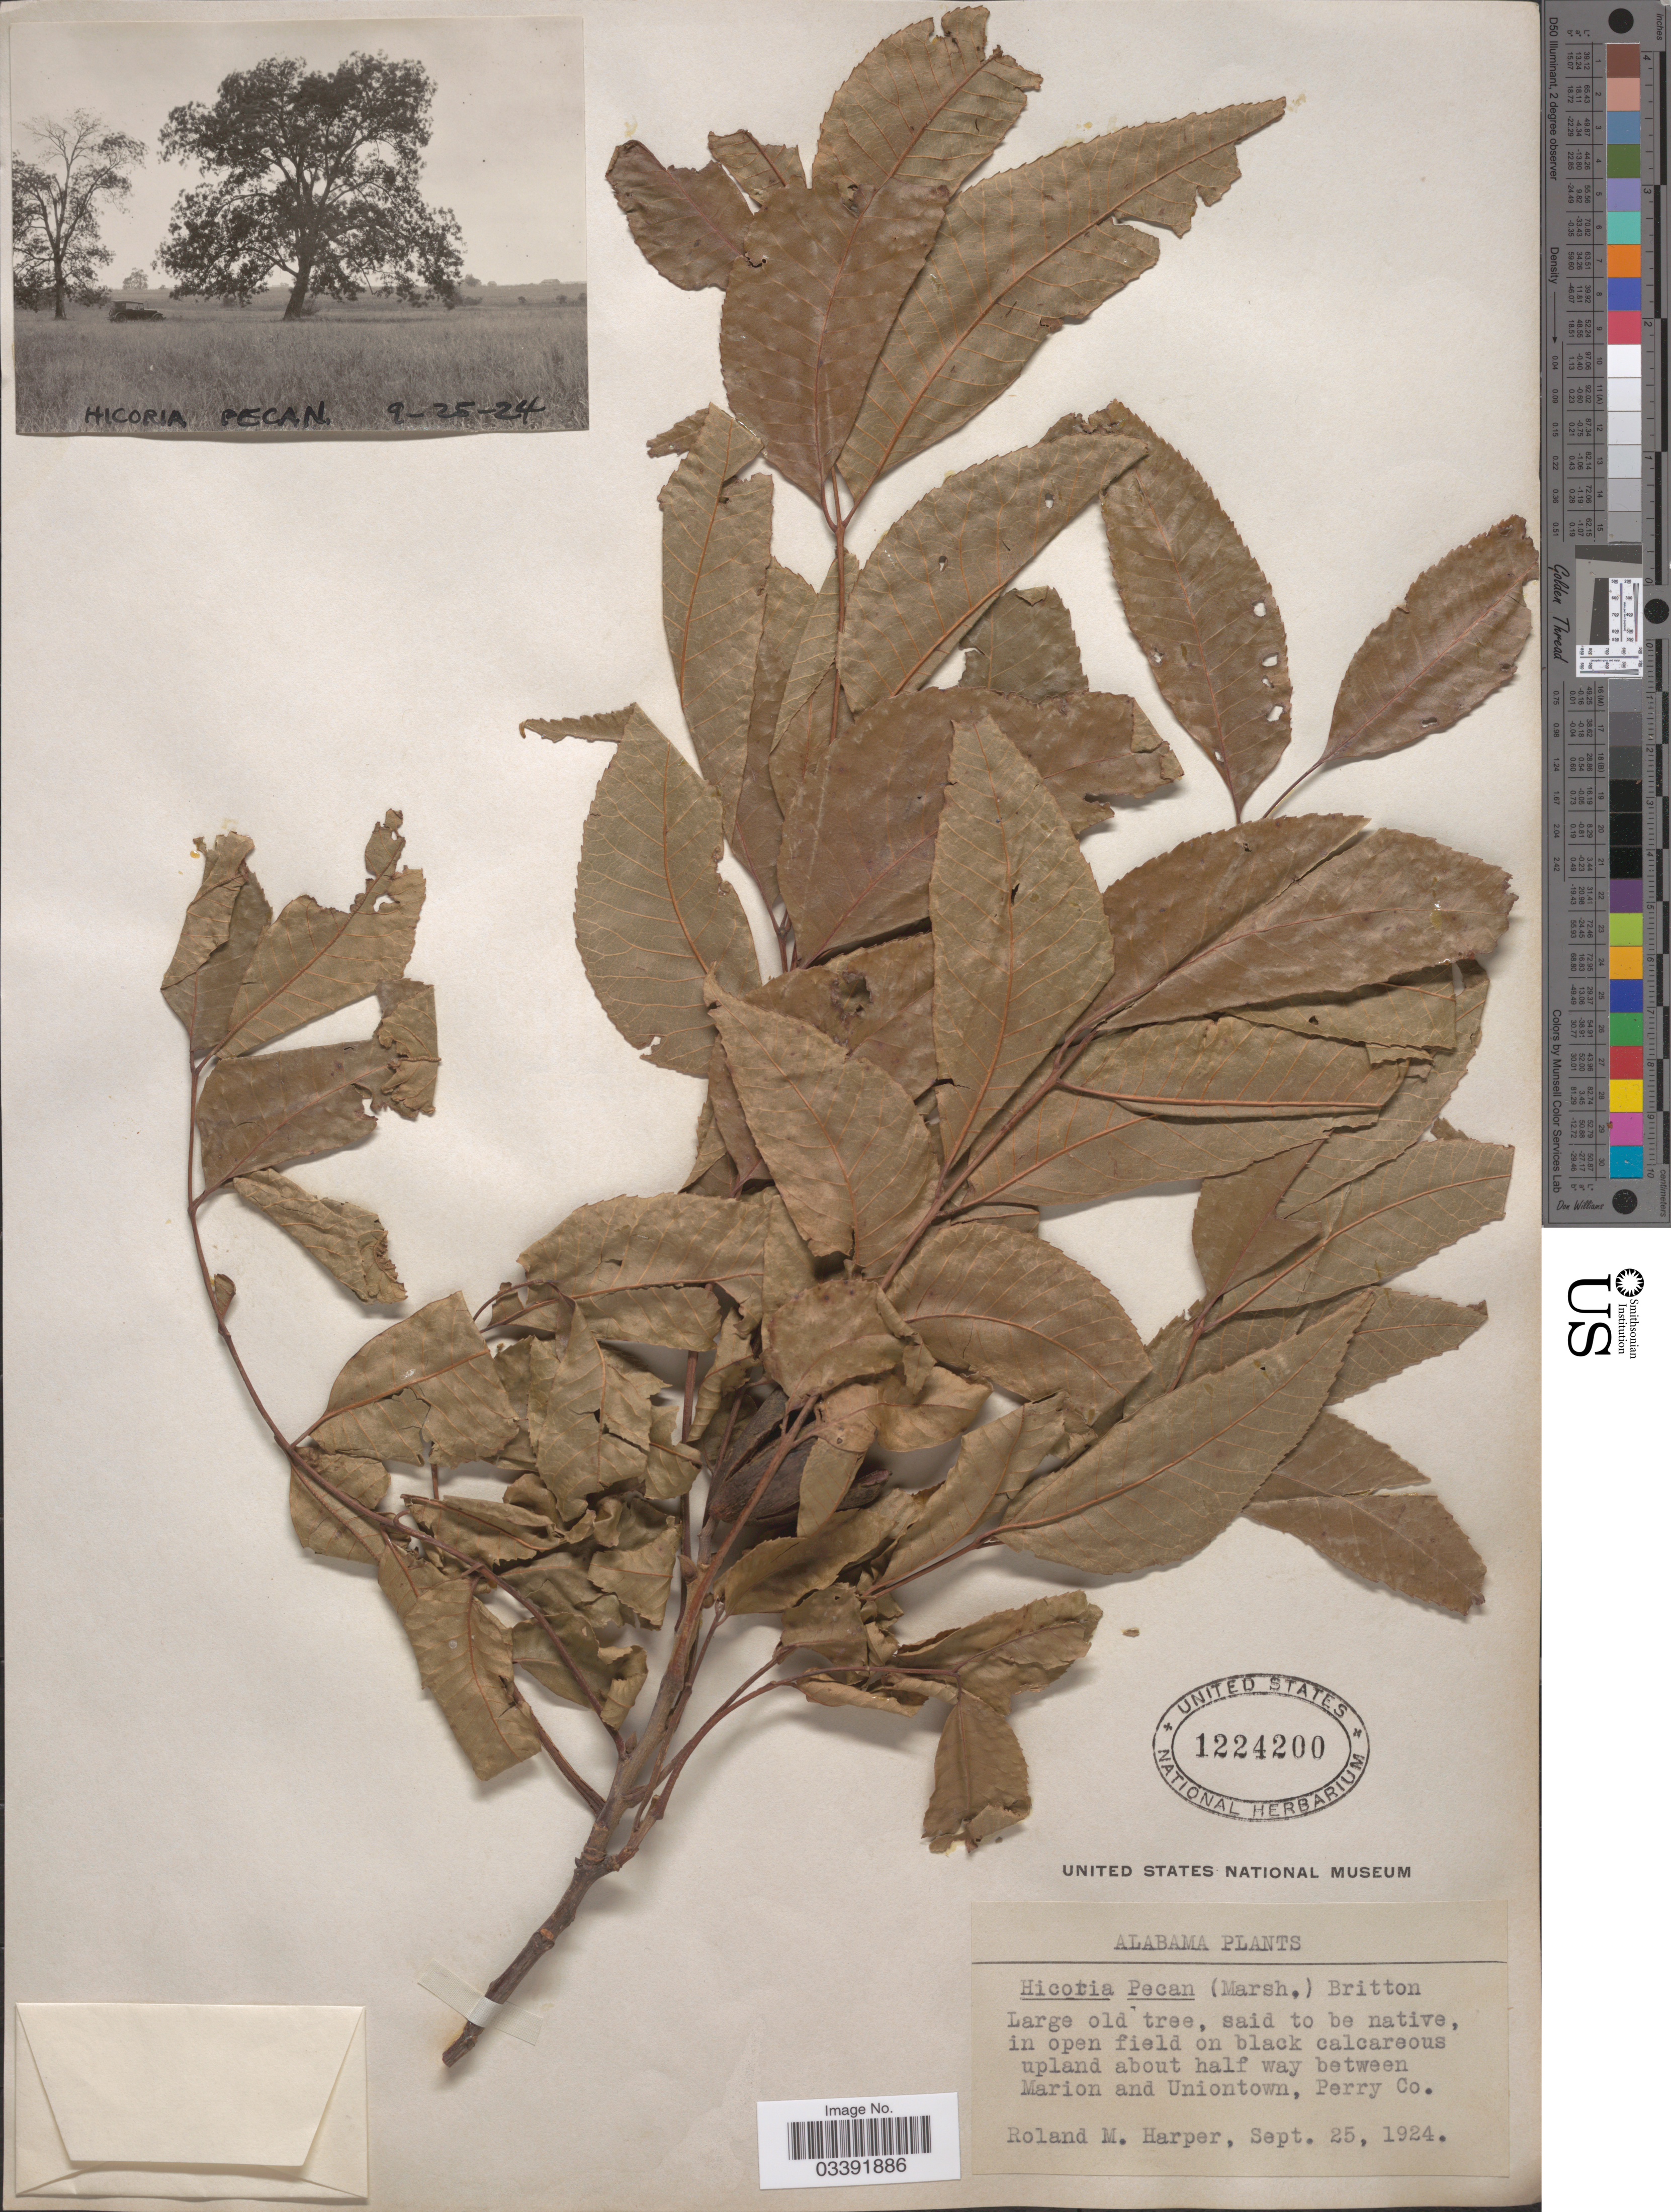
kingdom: Plantae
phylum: Tracheophyta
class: Magnoliopsida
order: Fagales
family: Juglandaceae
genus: Carya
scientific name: Carya illinoinensis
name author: (Wangenh.) K. Koch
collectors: R. M. Harper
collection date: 1924-09-25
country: United States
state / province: Alabama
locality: About half way between Marion and Uniontown, Perry Co.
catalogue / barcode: US 1224200